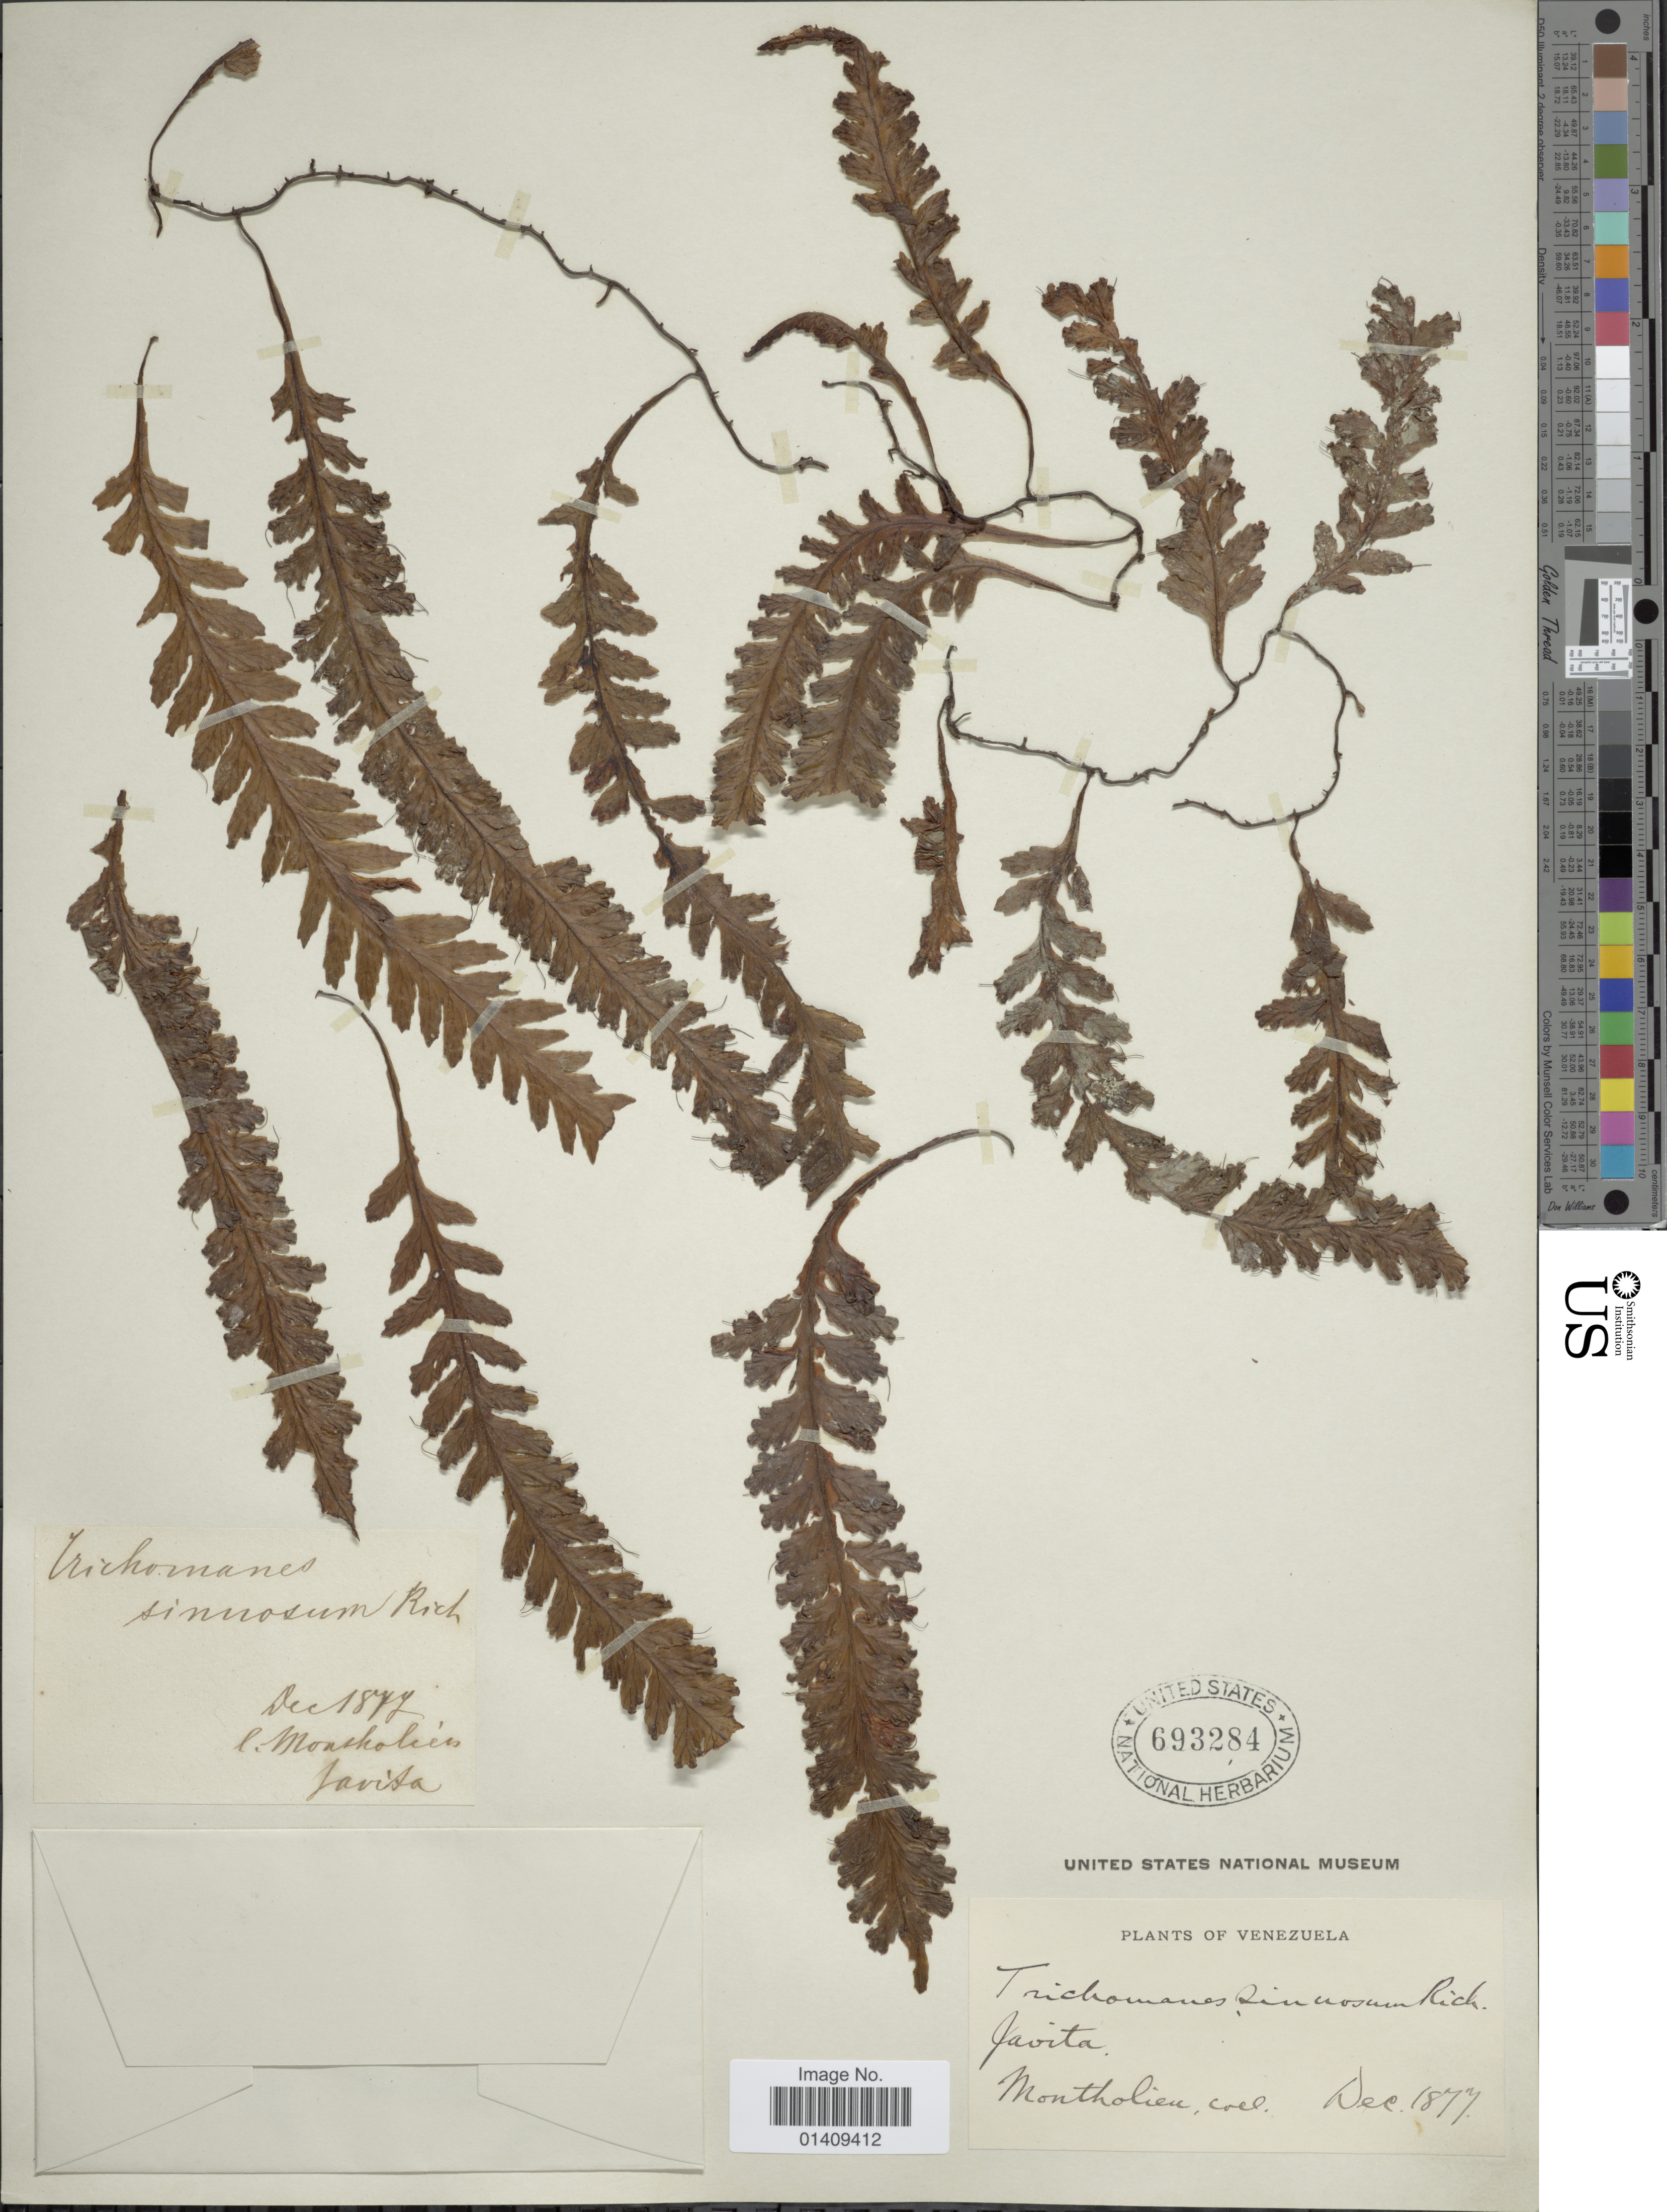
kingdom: Plantae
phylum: Tracheophyta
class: Polypodiopsida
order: Hymenophyllales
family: Hymenophyllaceae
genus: Trichomanes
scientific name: Trichomanes polypodioides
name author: L.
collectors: Montholieu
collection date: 1877-12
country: Venezuela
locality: Javita [interpreted]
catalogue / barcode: US 693284